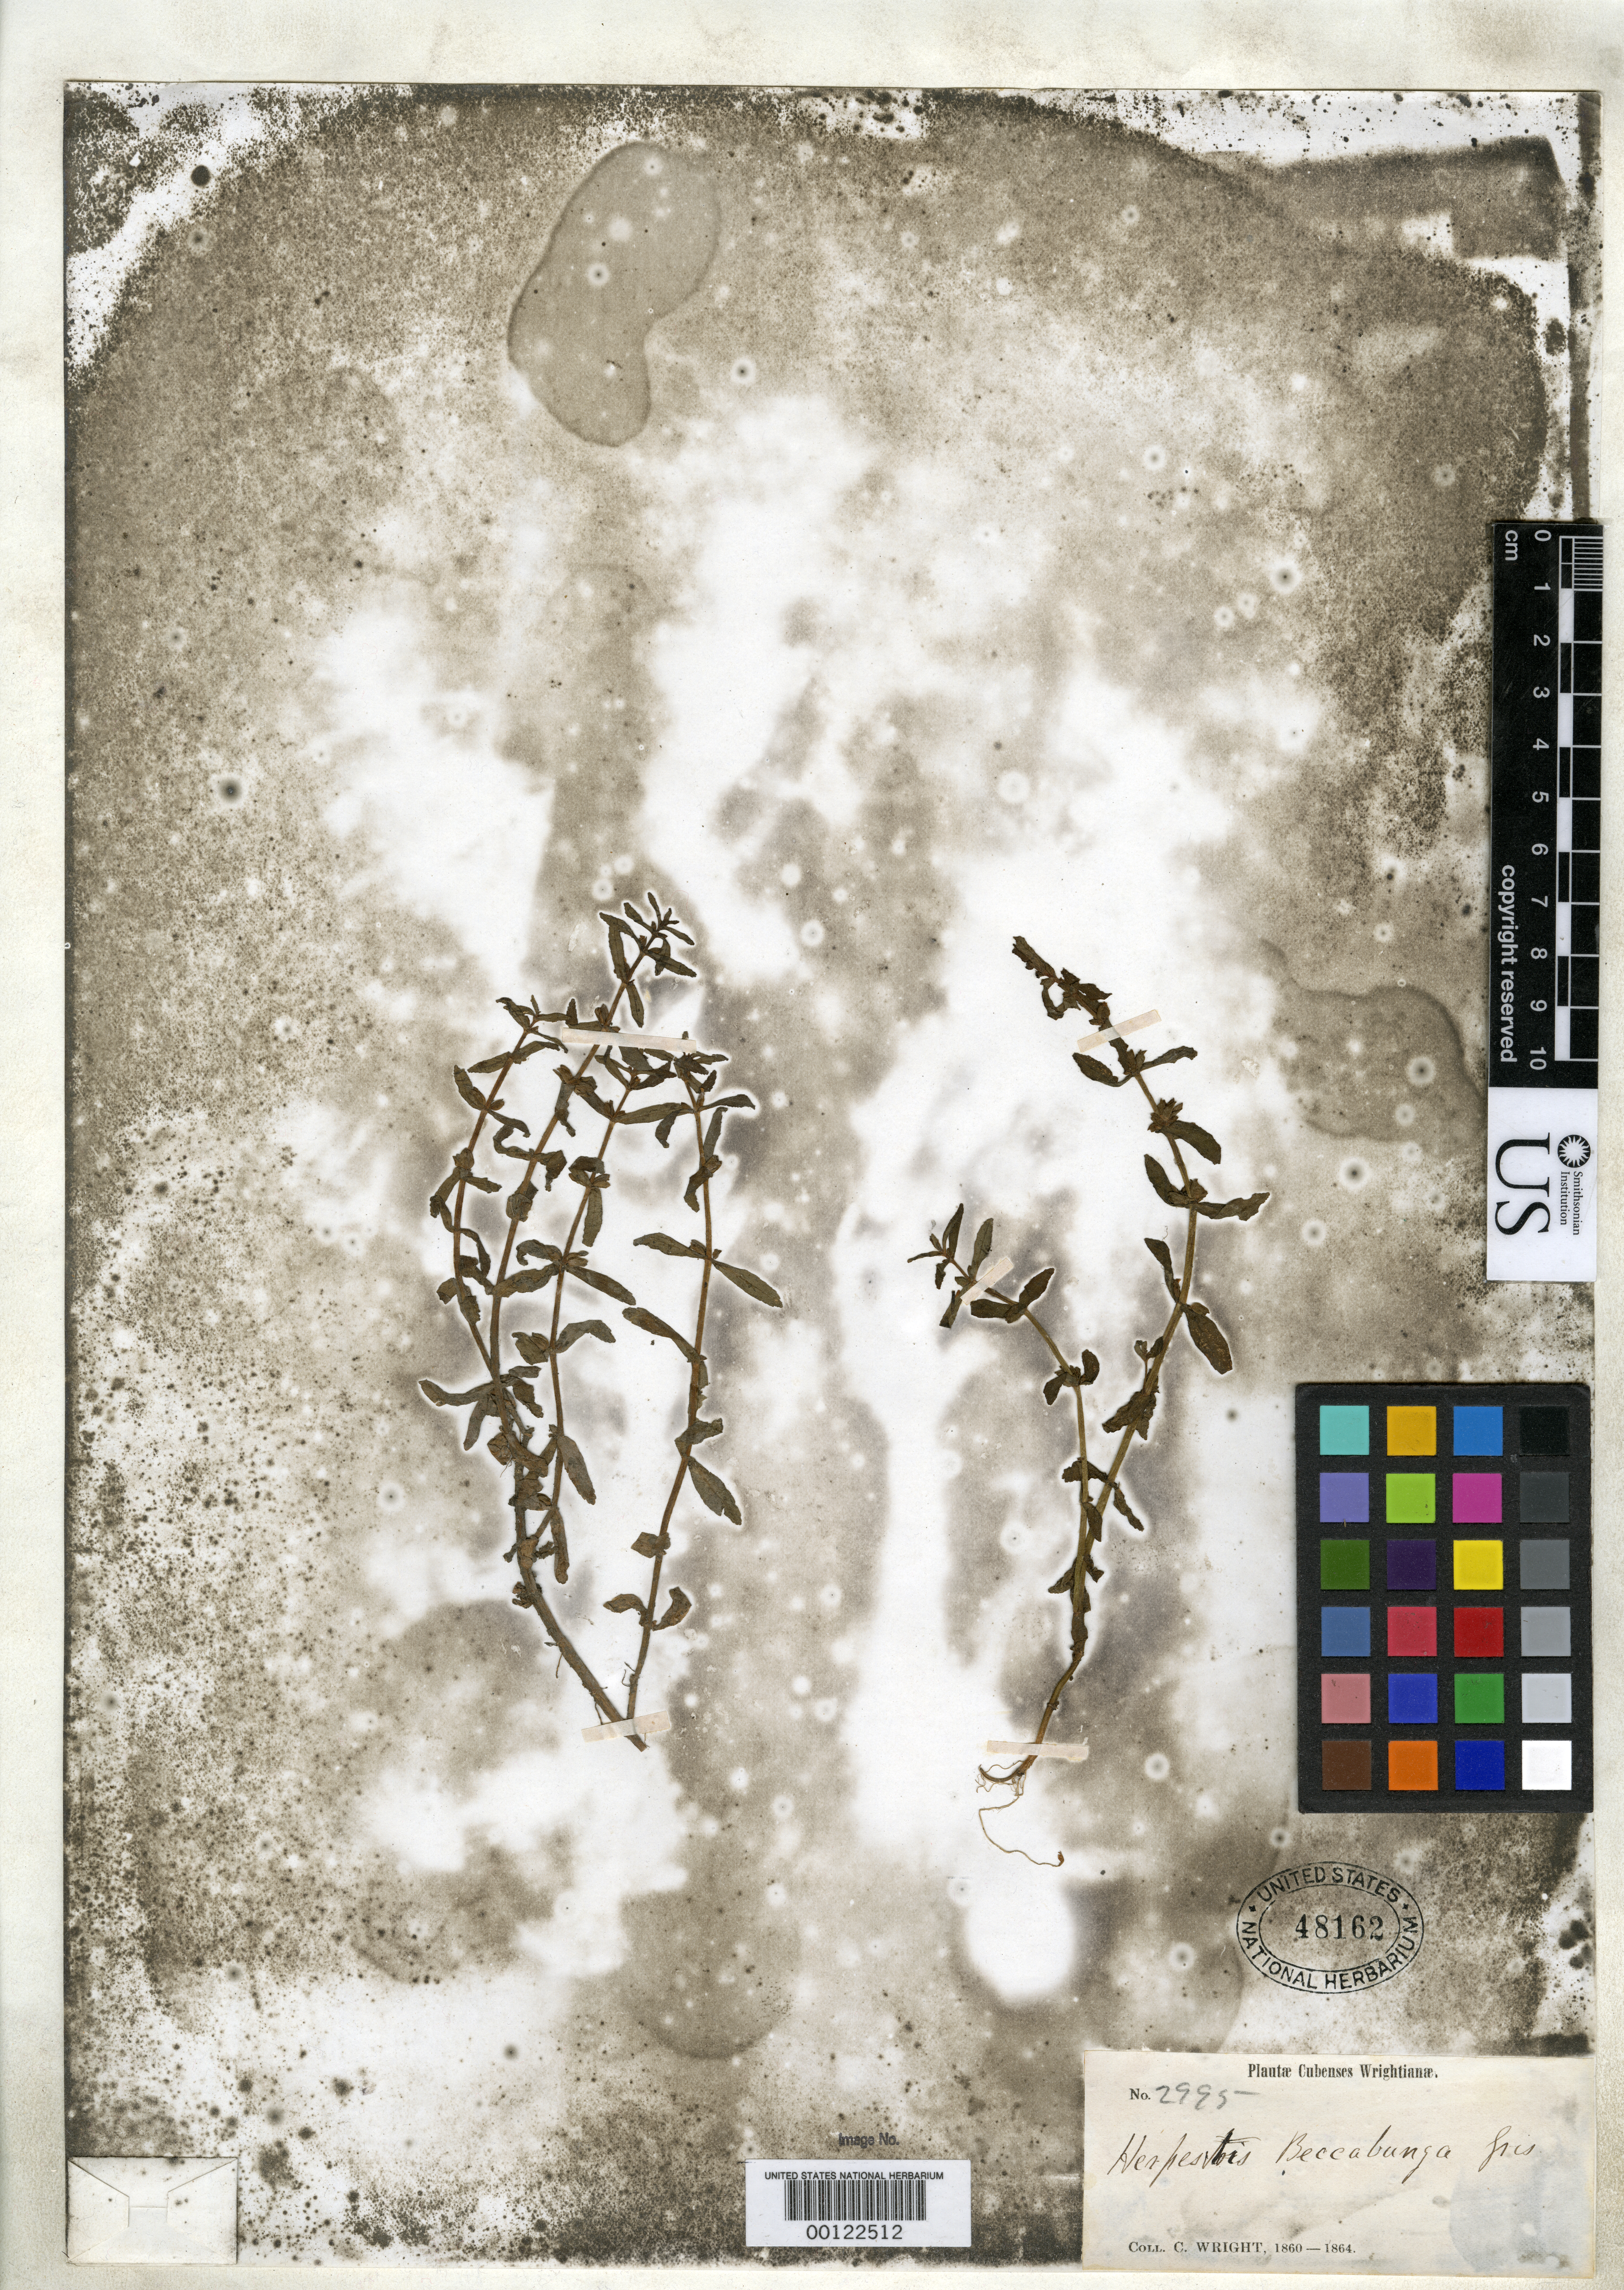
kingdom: Plantae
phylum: Tracheophyta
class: Magnoliopsida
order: Lamiales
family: Plantaginaceae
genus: Herpestis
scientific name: Herpestis beccabunga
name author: Griseb.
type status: Isotype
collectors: C. Wright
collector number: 2995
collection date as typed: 1860 to -- --- 1864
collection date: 1860/1864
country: Cuba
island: Greater Antilles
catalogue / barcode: US 48162